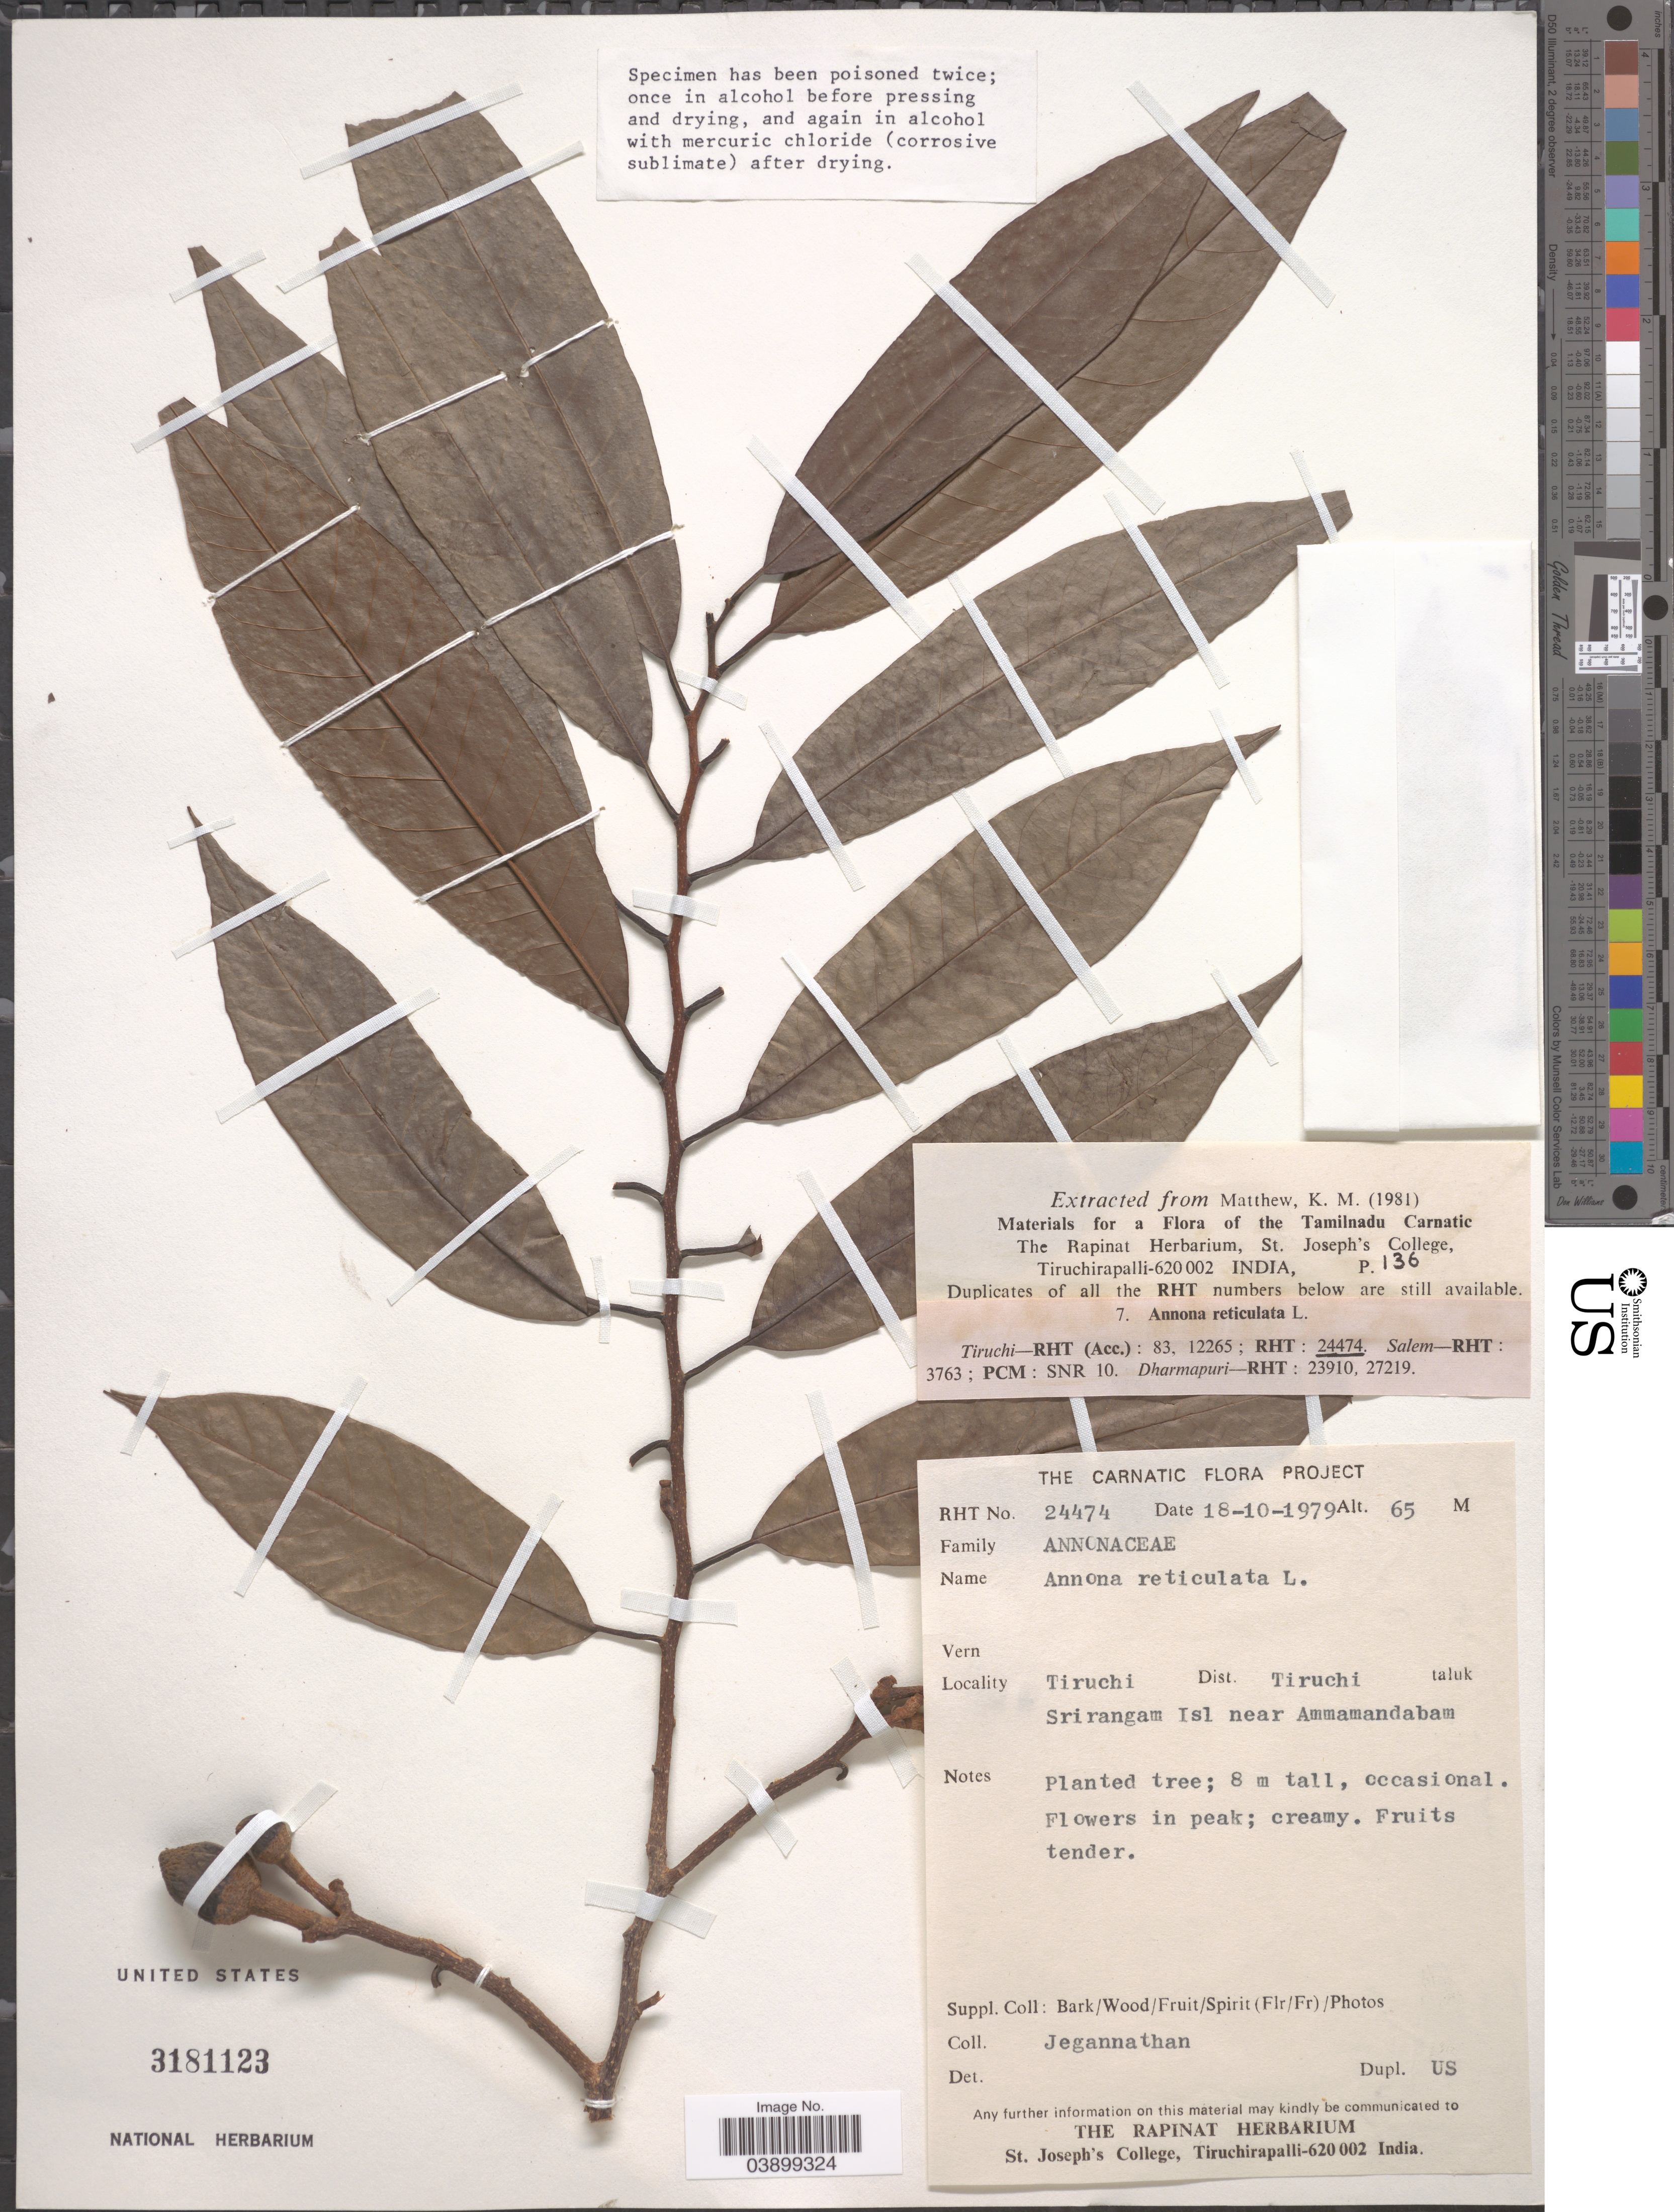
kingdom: Plantae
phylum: Tracheophyta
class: Magnoliopsida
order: Magnoliales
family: Annonaceae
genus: Annona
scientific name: Annona reticulata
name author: L.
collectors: Jegannathan, --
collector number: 24474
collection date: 1979-10-18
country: India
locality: Tiruchi. dist. Tiruchi taluk. Srirangam Isl near Ammamandabam.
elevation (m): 65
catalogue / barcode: US 3181123